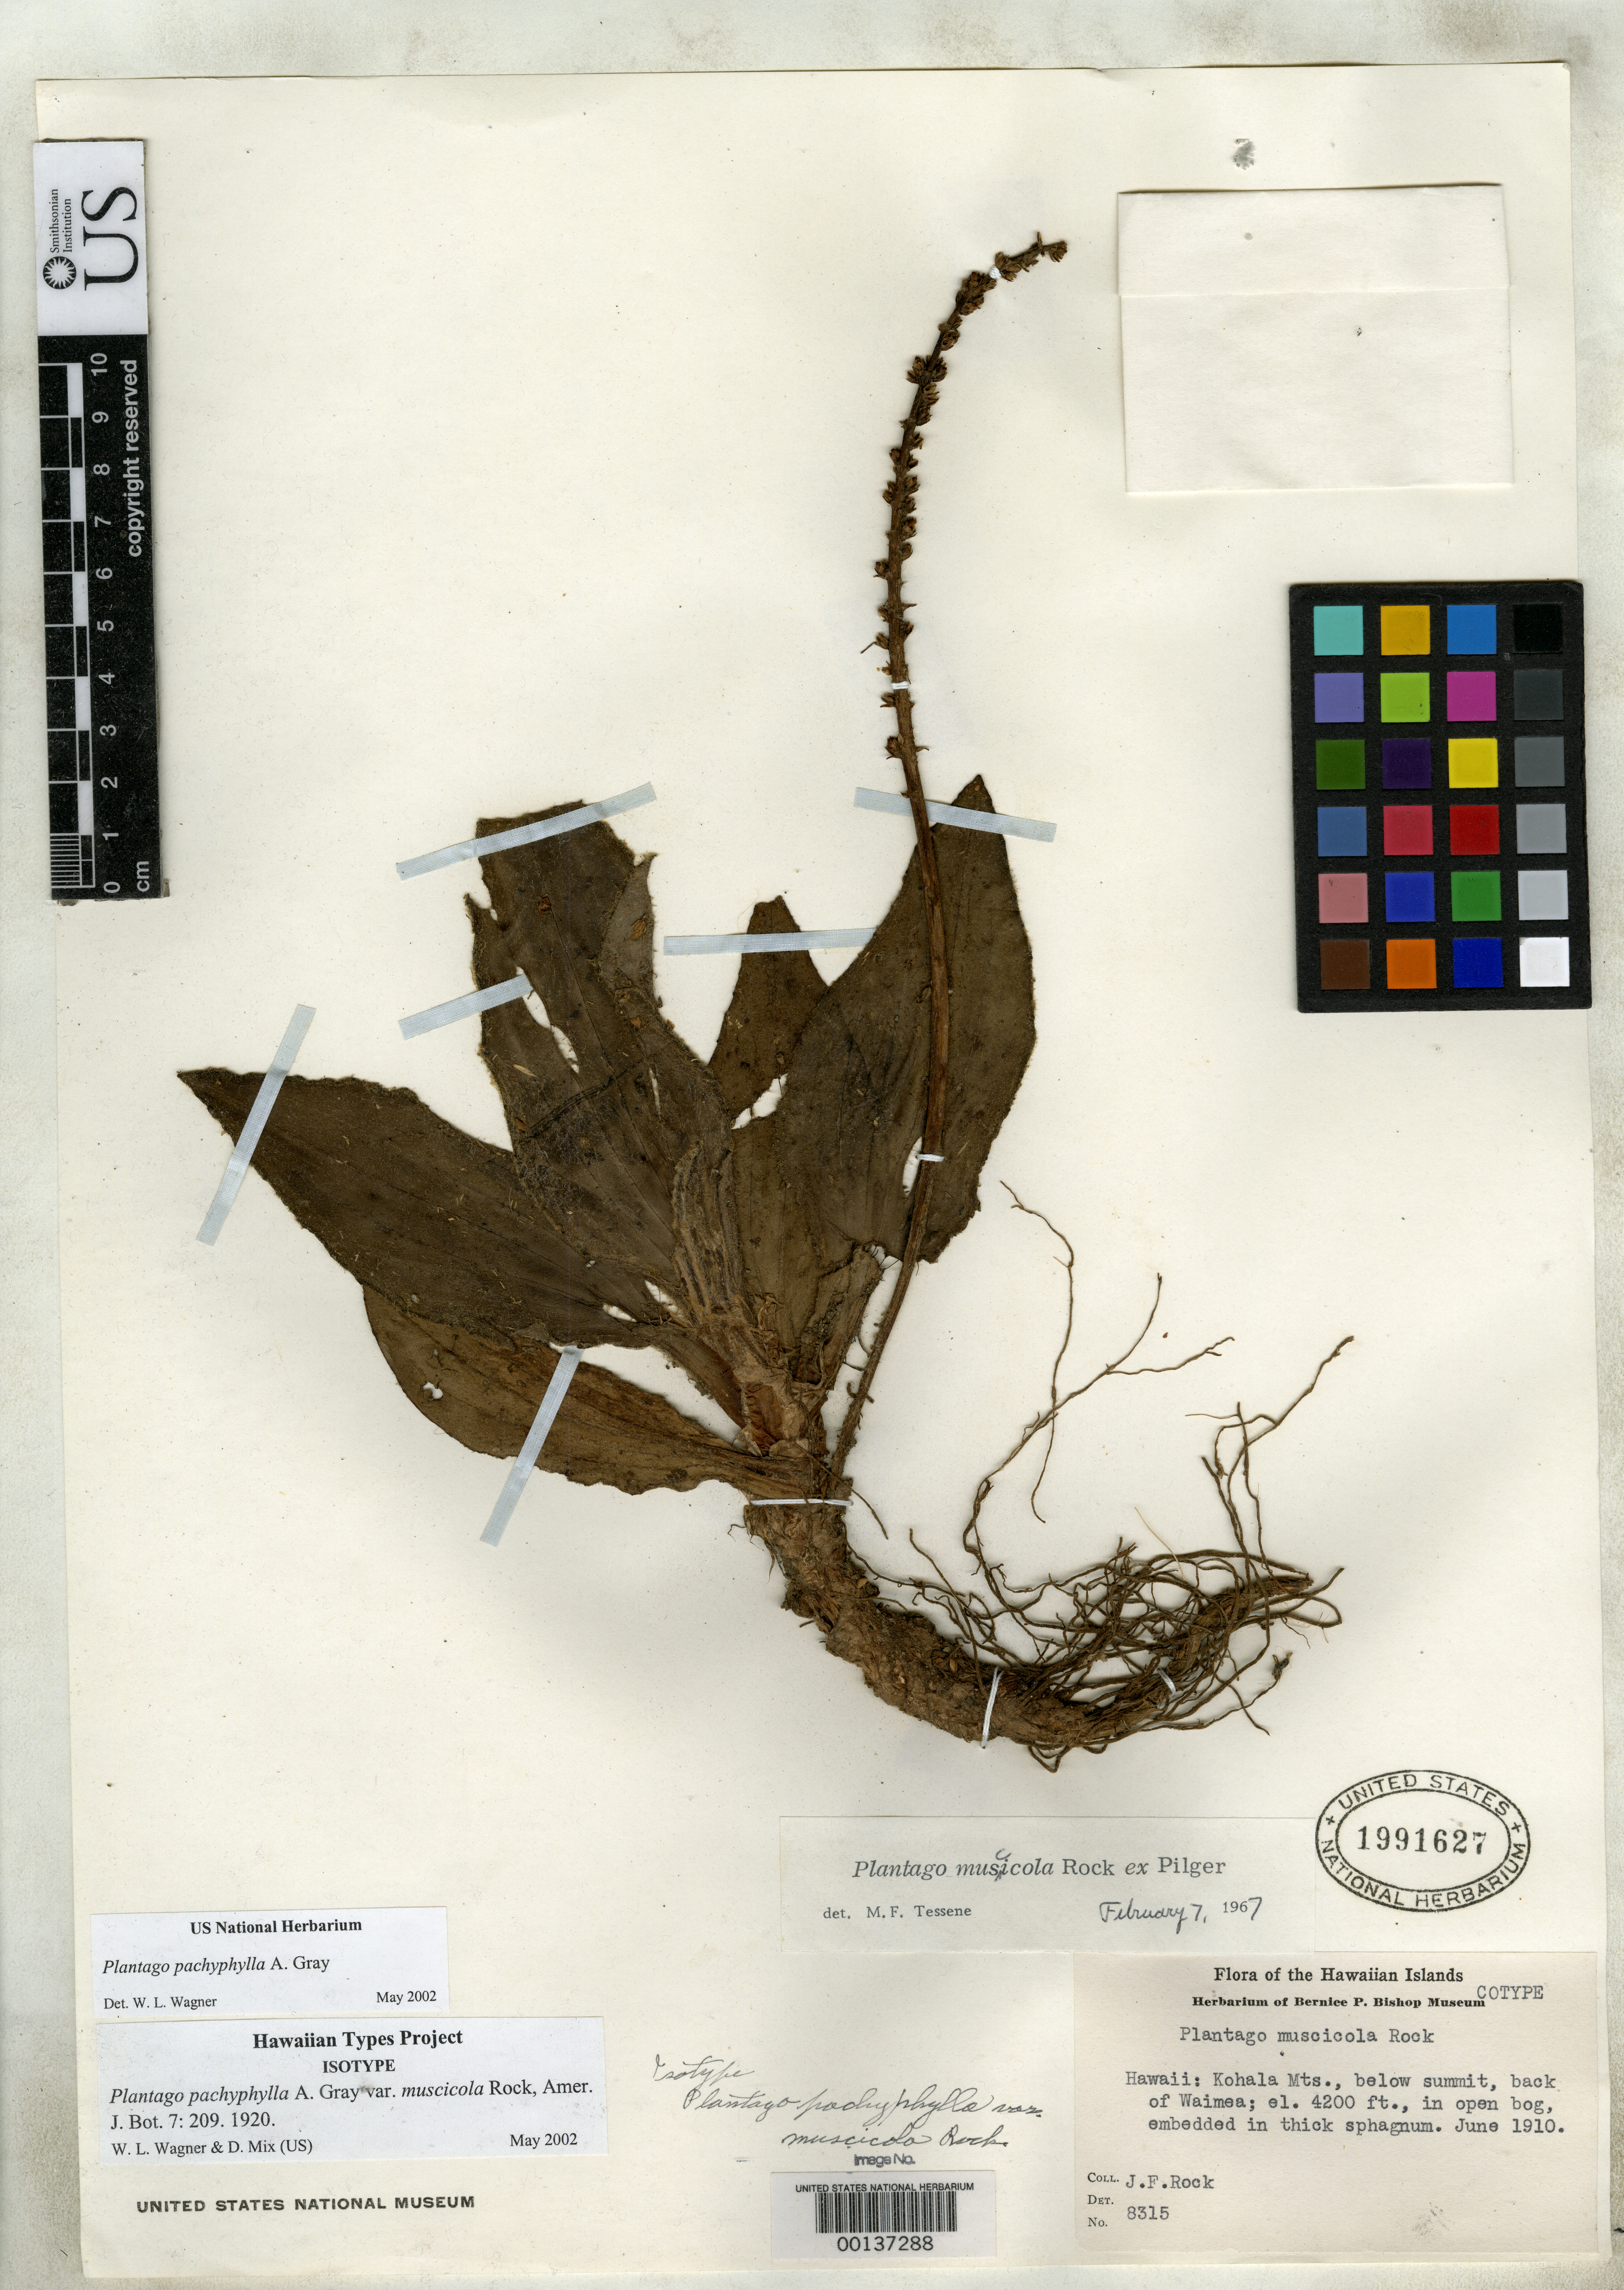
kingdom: Plantae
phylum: Tracheophyta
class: Magnoliopsida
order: Lamiales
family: Plantaginaceae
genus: Plantago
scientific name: Plantago pachyphylla var. muscicola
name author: Rock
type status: Isotype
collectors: J. F. Rock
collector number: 8315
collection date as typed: Jun 1910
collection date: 1910-06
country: United States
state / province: Hawaii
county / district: Hawaii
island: Hawaii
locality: Kohala Mts. back of Waimea.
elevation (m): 1280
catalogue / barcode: US 1991627